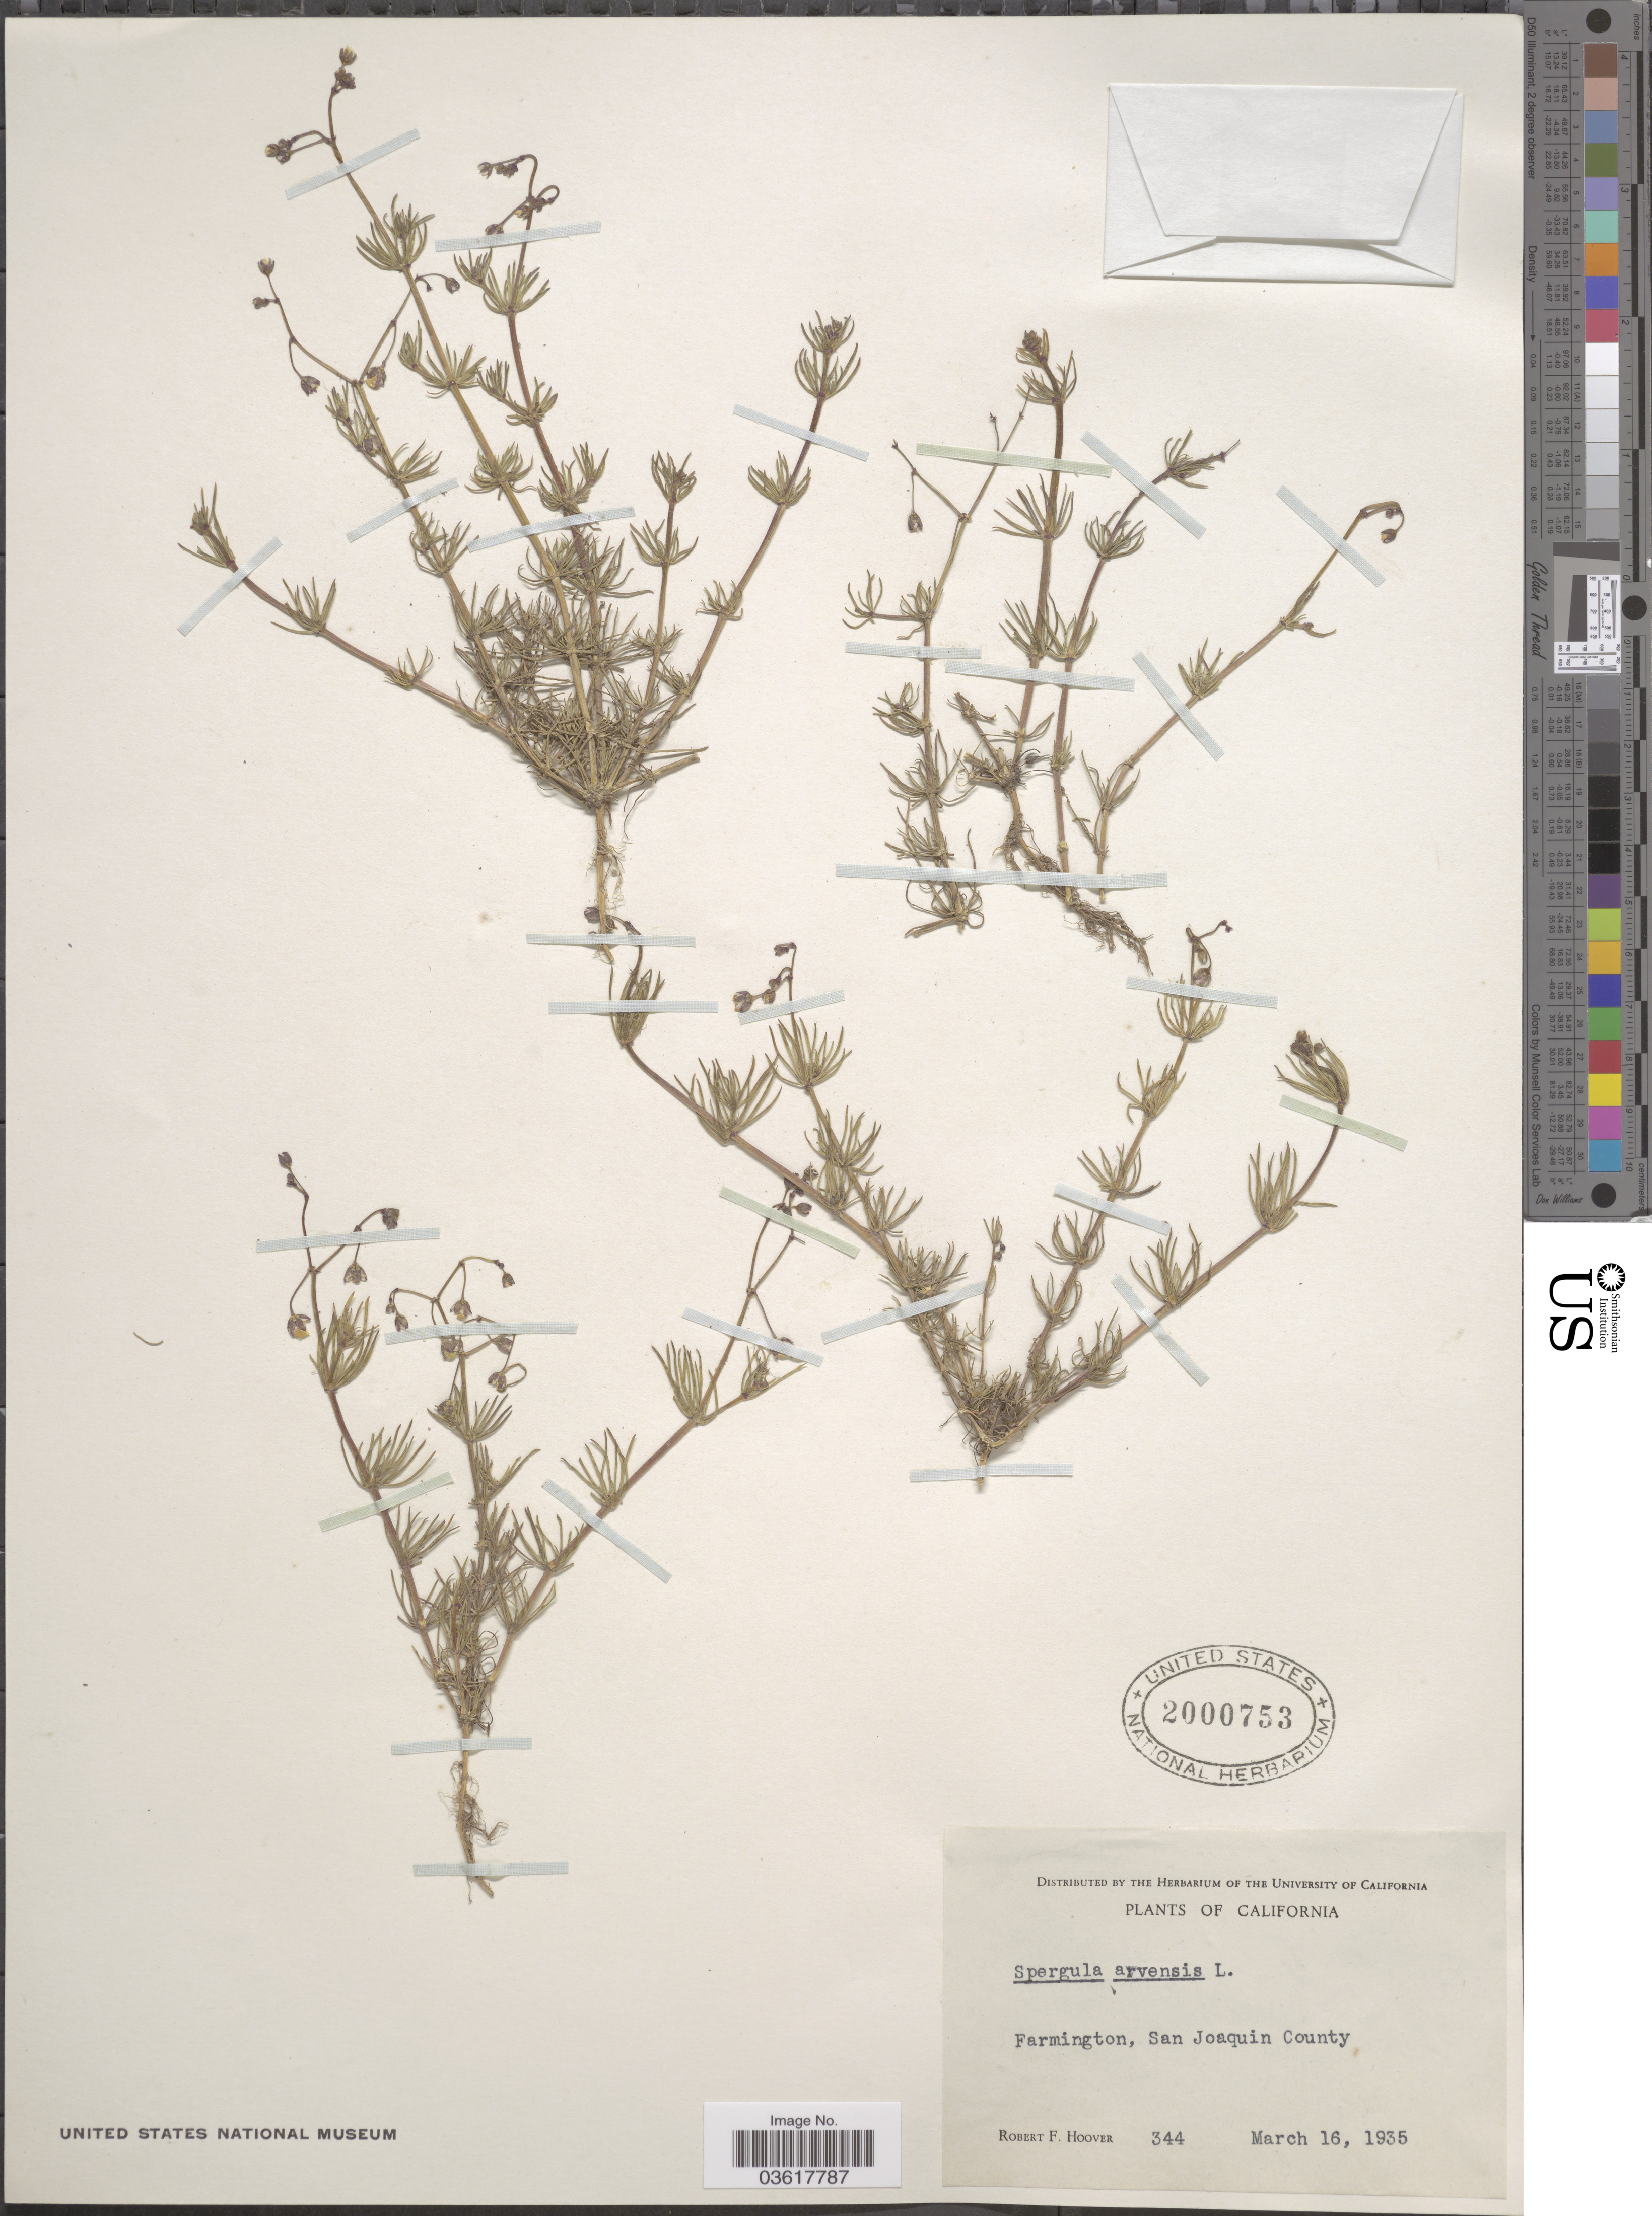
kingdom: Plantae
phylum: Tracheophyta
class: Magnoliopsida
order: Caryophyllales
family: Caryophyllaceae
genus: Spergula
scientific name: Spergula arvensis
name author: L.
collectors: R. F. Hoover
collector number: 344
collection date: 1935-03-16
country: United States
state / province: California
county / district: San Joaquin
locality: Farmington, San Joaquin County.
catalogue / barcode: US 2000753